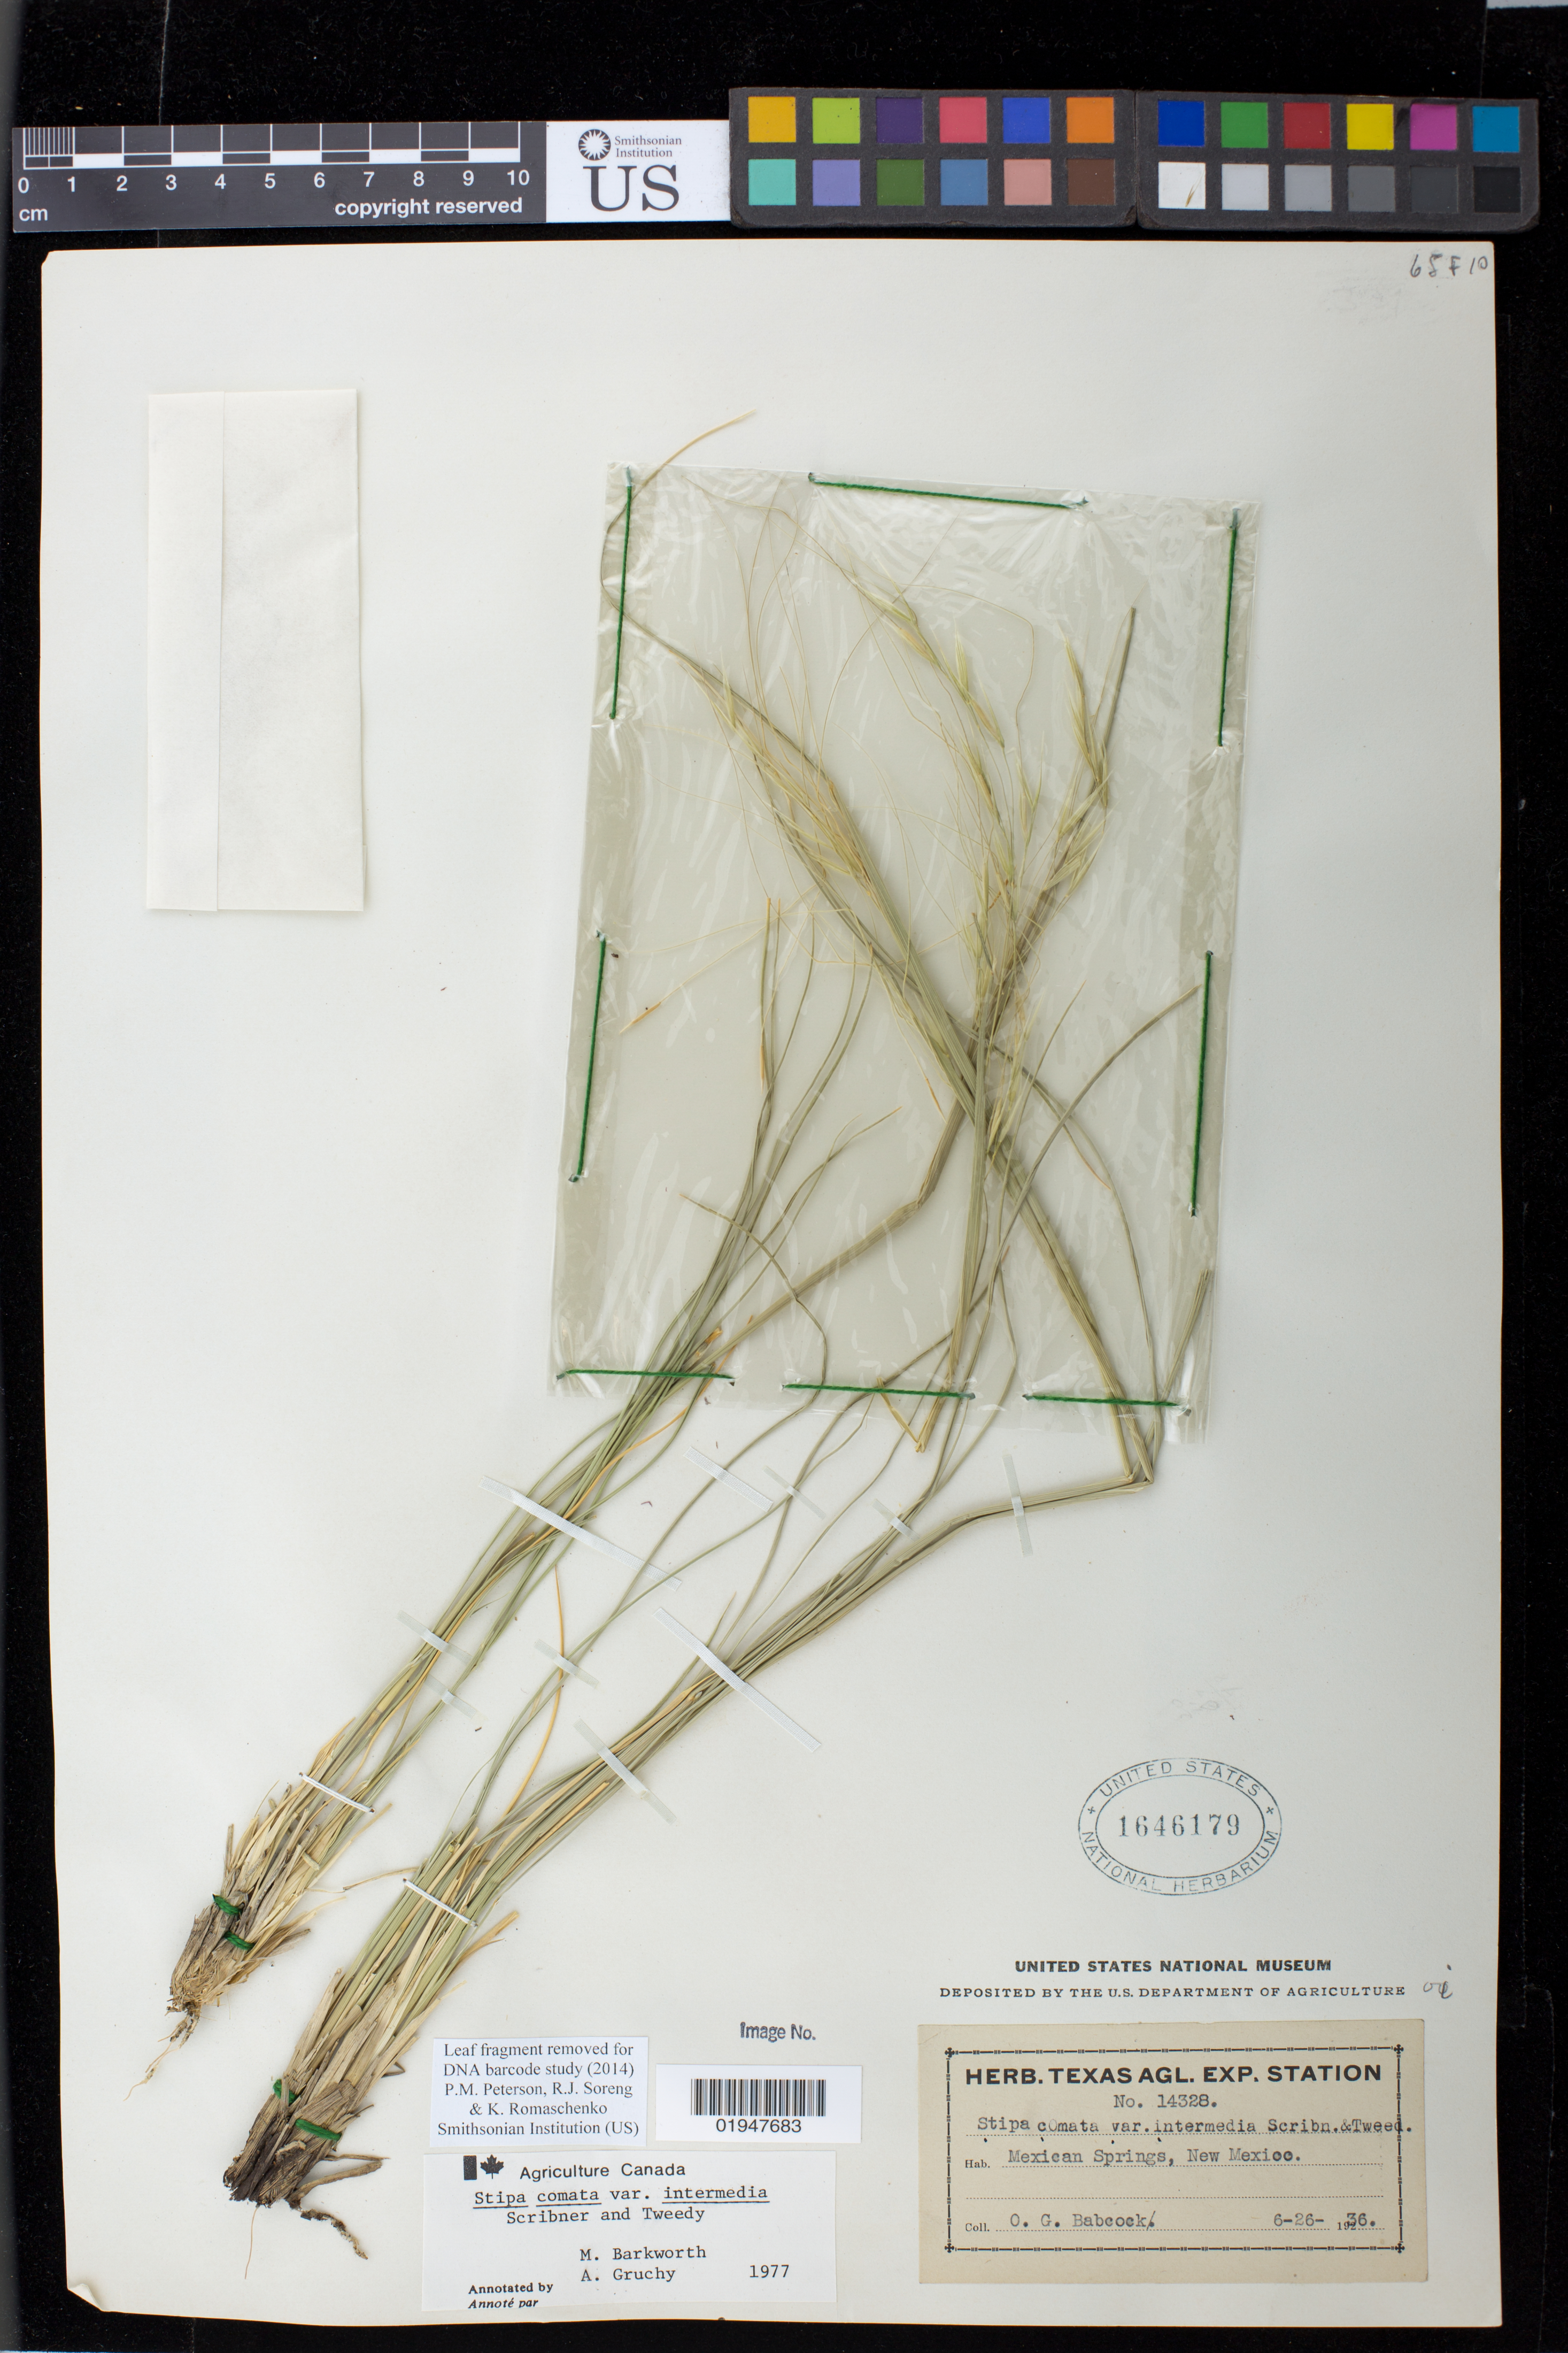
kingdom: Plantae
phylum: Tracheophyta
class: Liliopsida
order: Poales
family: Poaceae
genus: Stipa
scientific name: Stipa comata var. intermedia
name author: Scribn. & Tweedy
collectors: O. Babcock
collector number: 14328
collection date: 1936-06-26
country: United States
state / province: New Mexico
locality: Mexican Springs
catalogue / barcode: US 1646179